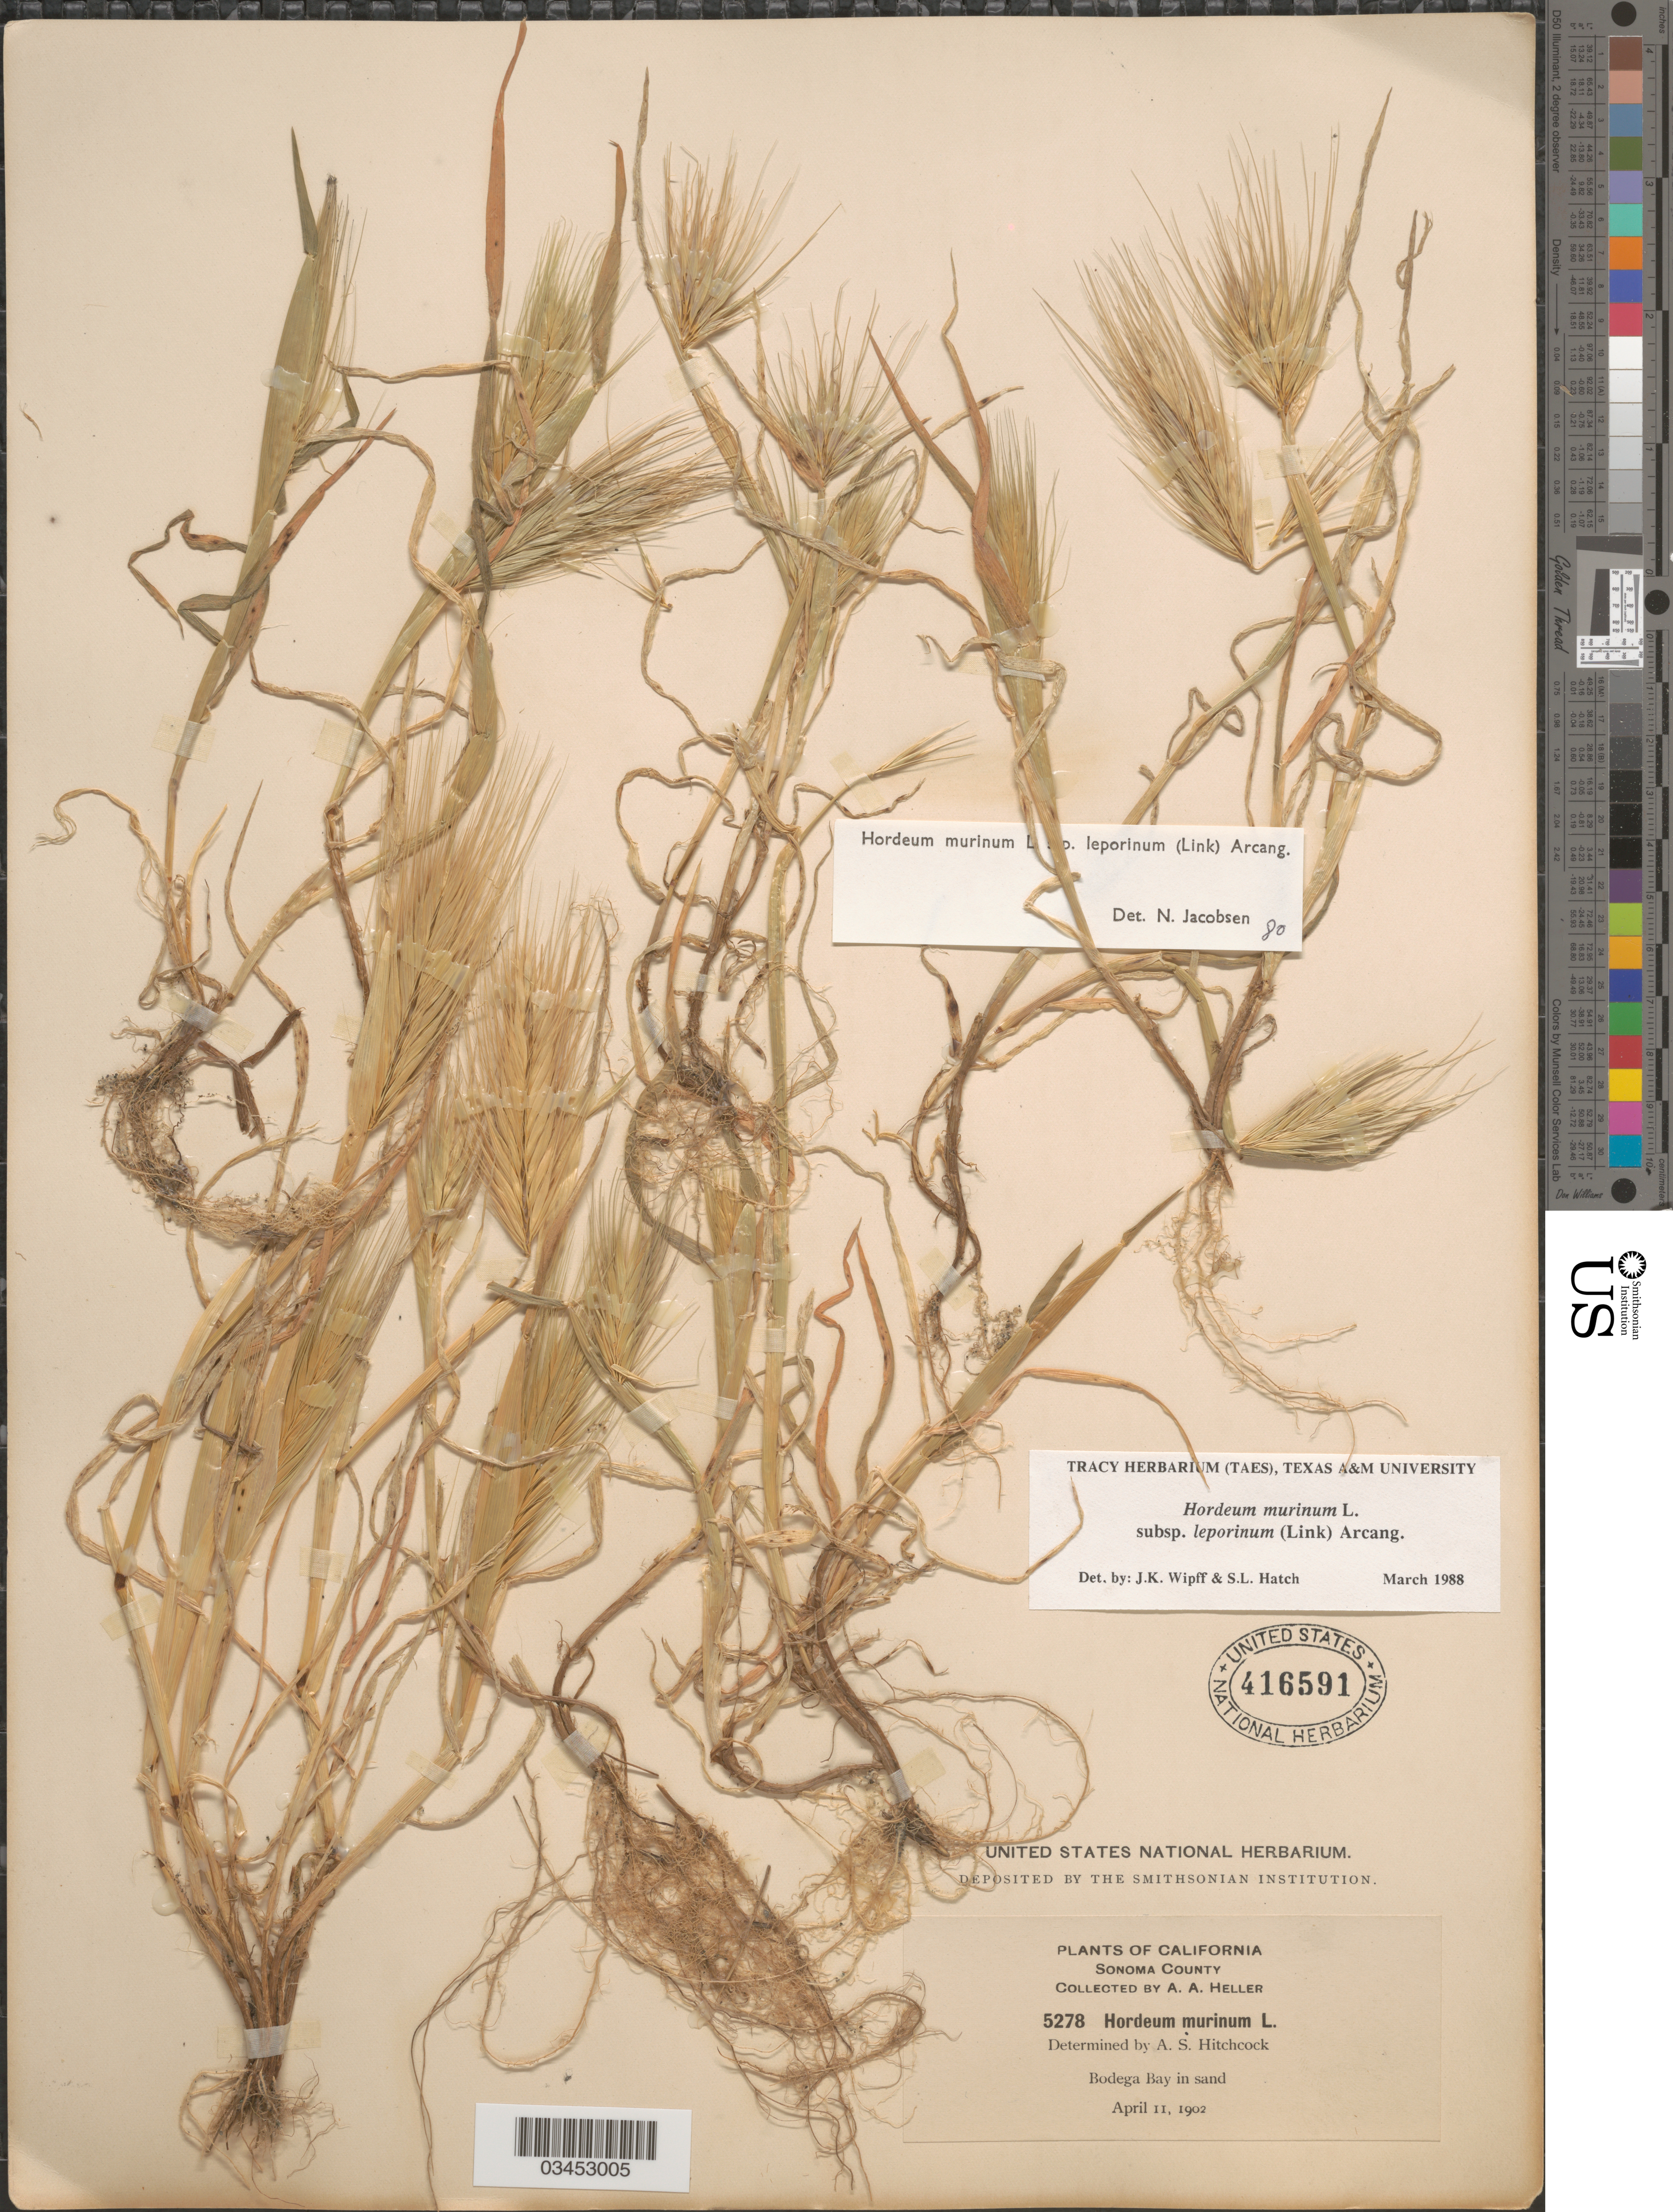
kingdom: Plantae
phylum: Tracheophyta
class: Liliopsida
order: Poales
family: Poaceae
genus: Hordeum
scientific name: Hordeum murinum subsp. leporinum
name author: (Link) Arcang.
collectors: A. A. Heller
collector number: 5278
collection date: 1902-04-11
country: United States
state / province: California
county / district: Sonoma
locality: Sonoma County. Bodega Bay in sand.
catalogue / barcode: US 416591